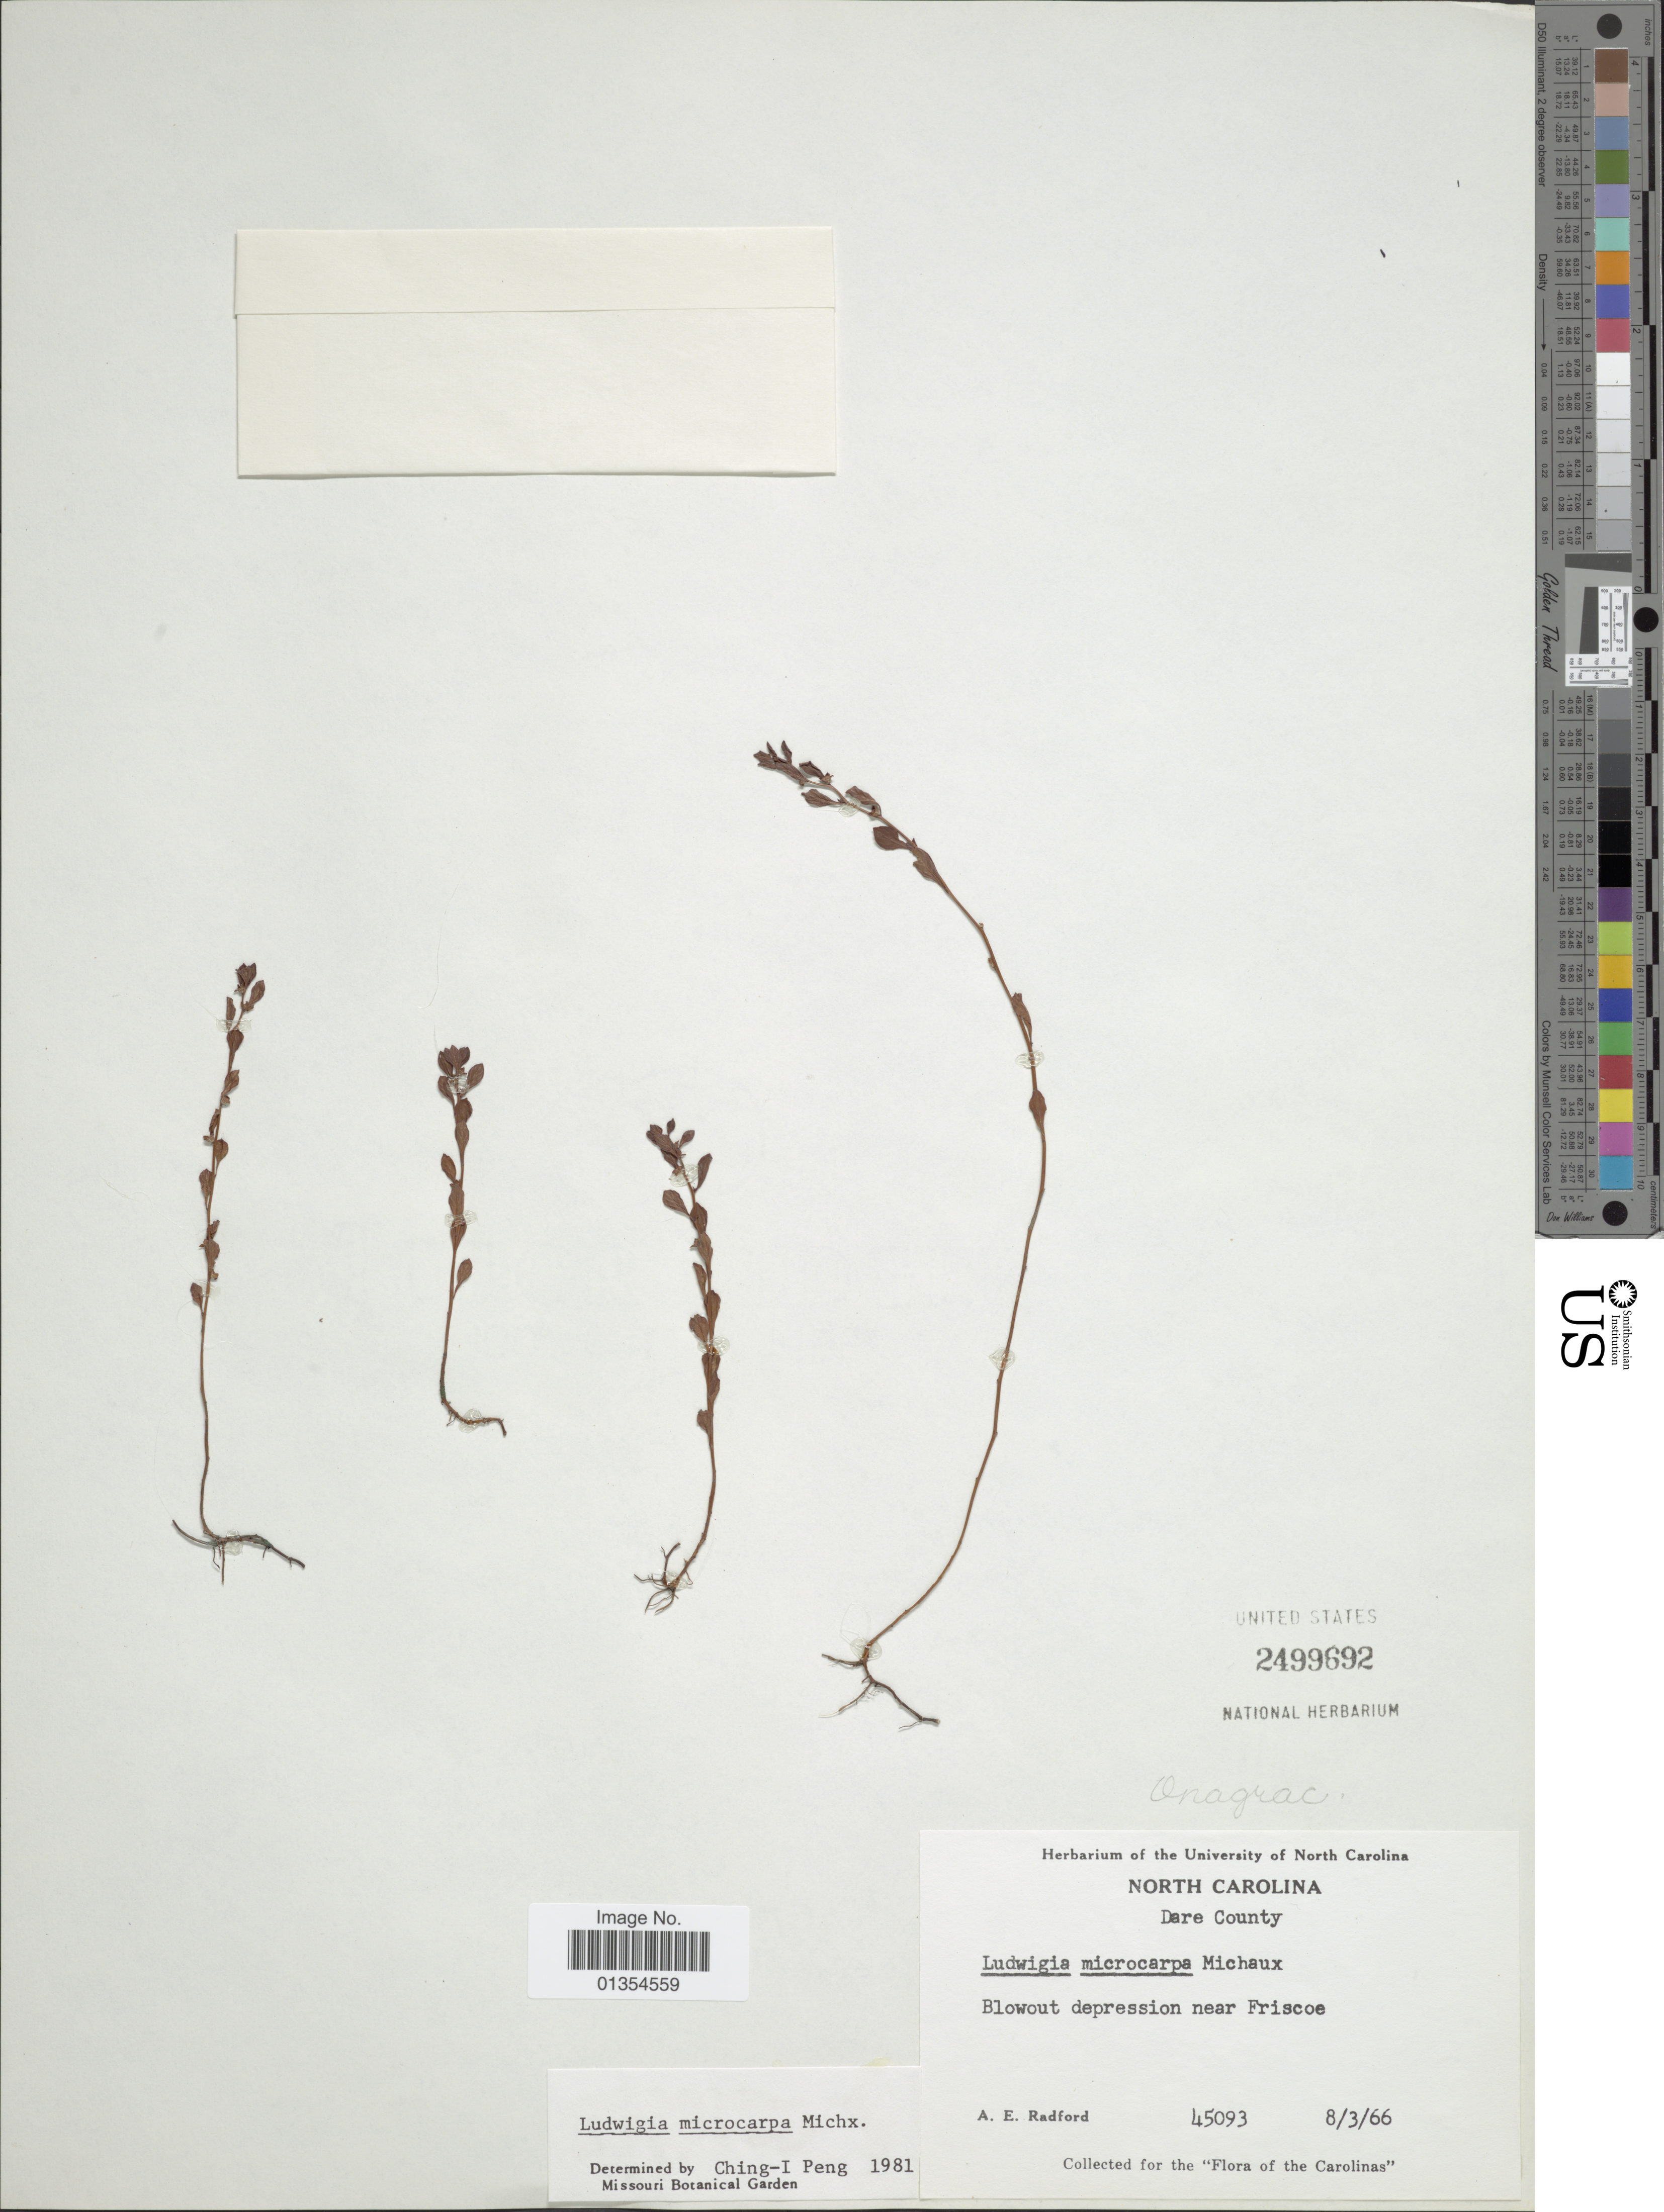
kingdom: Plantae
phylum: Tracheophyta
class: Magnoliopsida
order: Myrtales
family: Onagraceae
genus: Ludwigia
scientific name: Ludwigia microcarpa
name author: Michx.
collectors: A. E. Radford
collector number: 45093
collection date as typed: Transcribed d/m/y: 8/3/66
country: United States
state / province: North Carolina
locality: Dare County, Blowout depression near Friscoe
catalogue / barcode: US 2499692